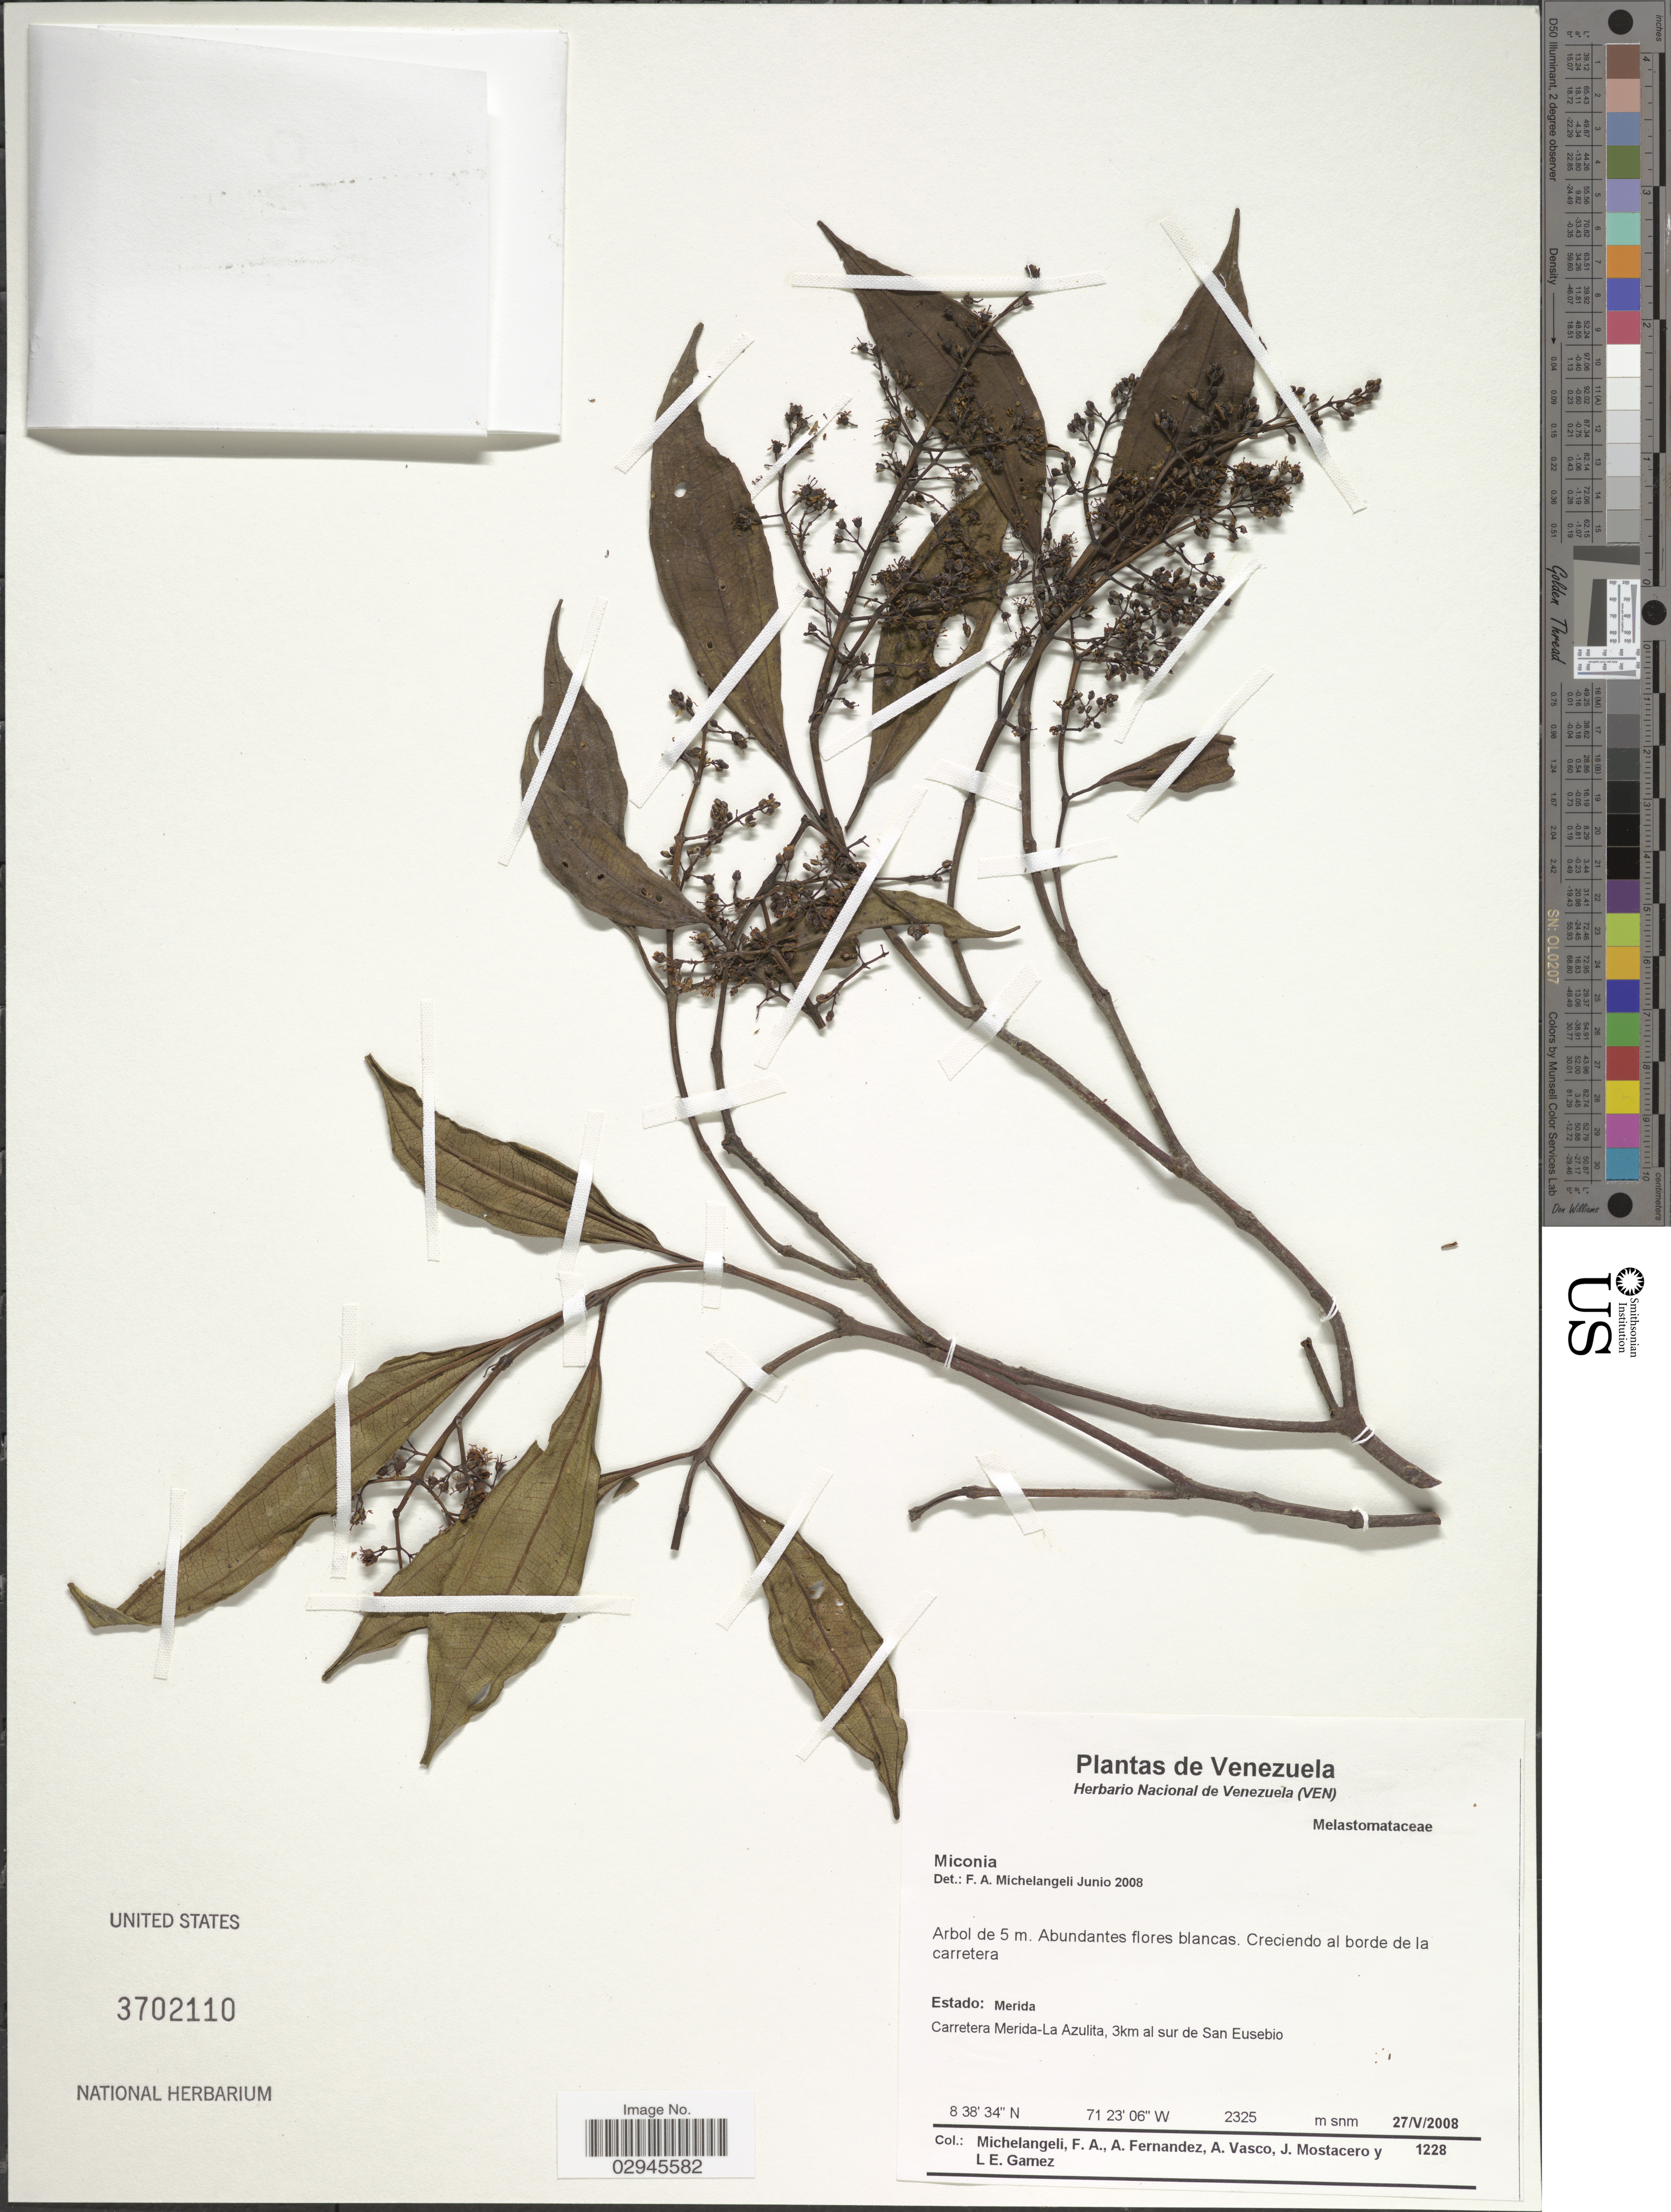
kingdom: Plantae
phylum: Tracheophyta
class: Magnoliopsida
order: Myrtales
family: Melastomataceae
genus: Miconia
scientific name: Miconia sp.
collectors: F. A. Michelangeli, A. Fernandez, A. Vasco, J. Mostacero & L. Gamez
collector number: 1228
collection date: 2008-05-27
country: Venezuela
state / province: Mérida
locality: Carretera Merida-La Azulita, 3km al sur de San Eusebio.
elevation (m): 2325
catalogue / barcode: US 3702110